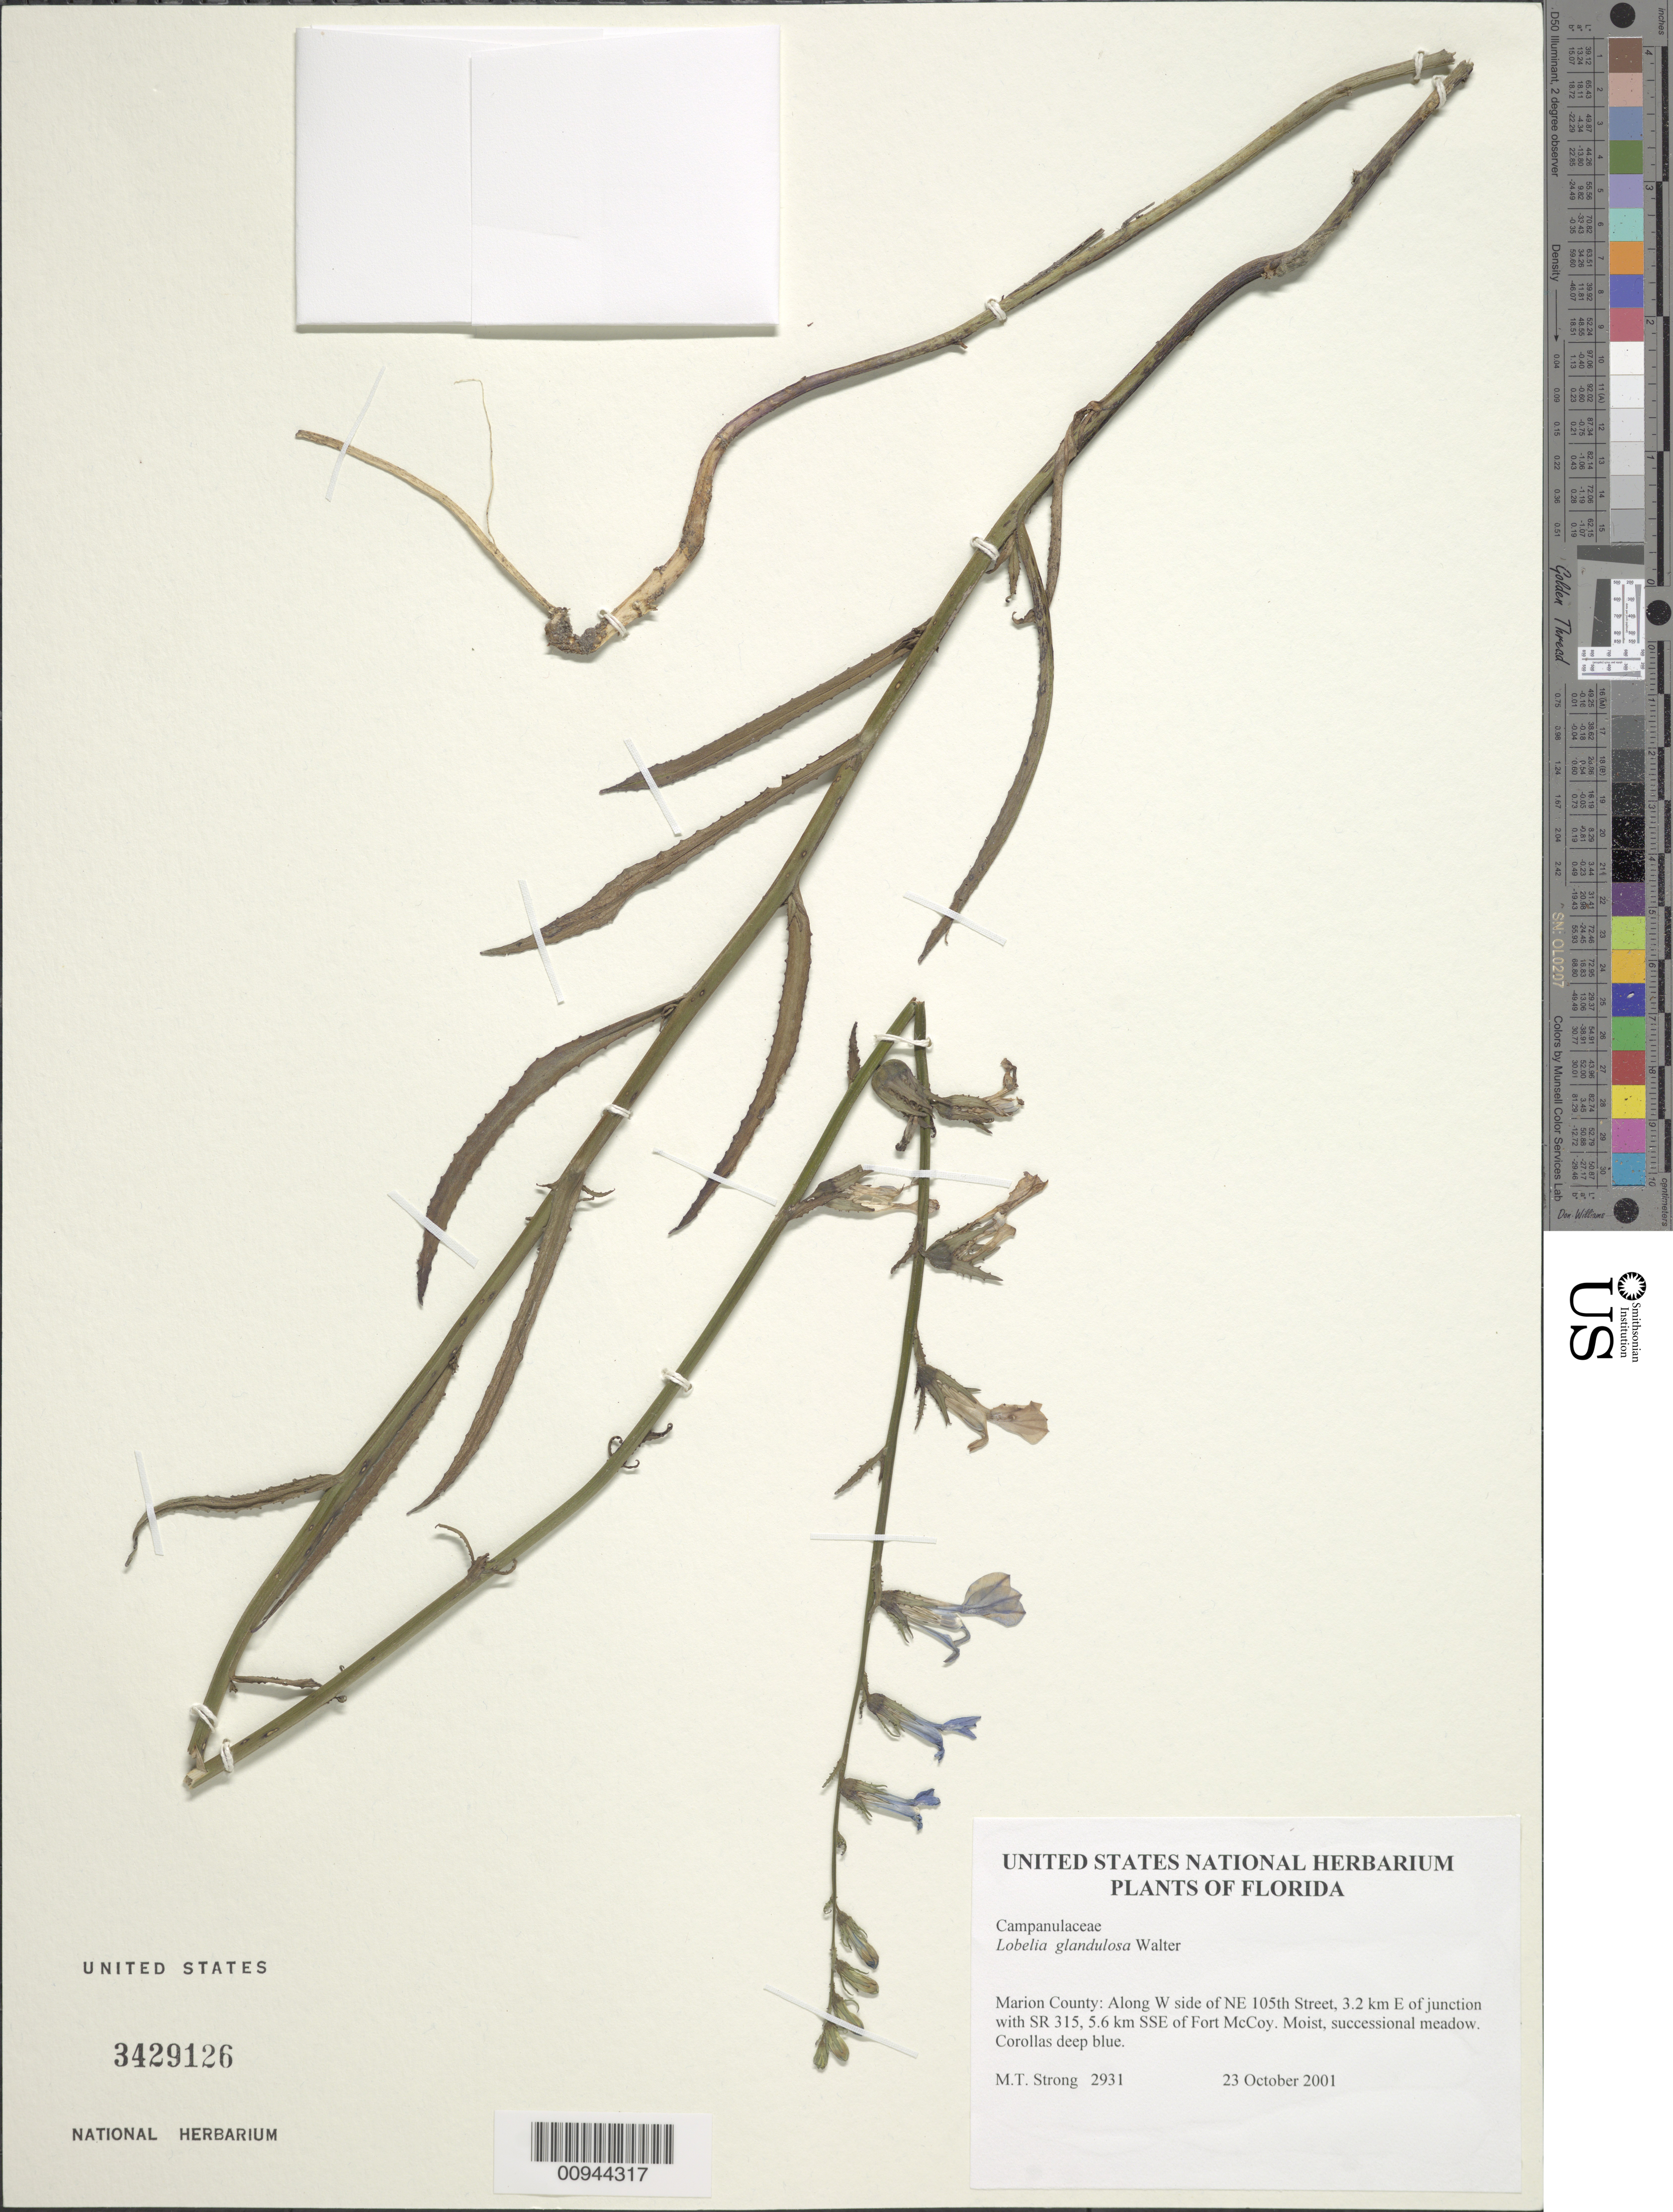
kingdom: Plantae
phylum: Tracheophyta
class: Magnoliopsida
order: Asterales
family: Campanulaceae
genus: Lobelia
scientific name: Lobelia glandulosa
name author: Walter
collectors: M. T. Strong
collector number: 2931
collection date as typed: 23 October 2001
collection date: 2001-10-23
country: United States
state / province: Florida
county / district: Marion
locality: Along W side of NE 105th Street, 3.2 km E of junction with SR 315, 5.6 km SSE of Fort McCoy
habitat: Moist, successional meadow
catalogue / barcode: US 3429126